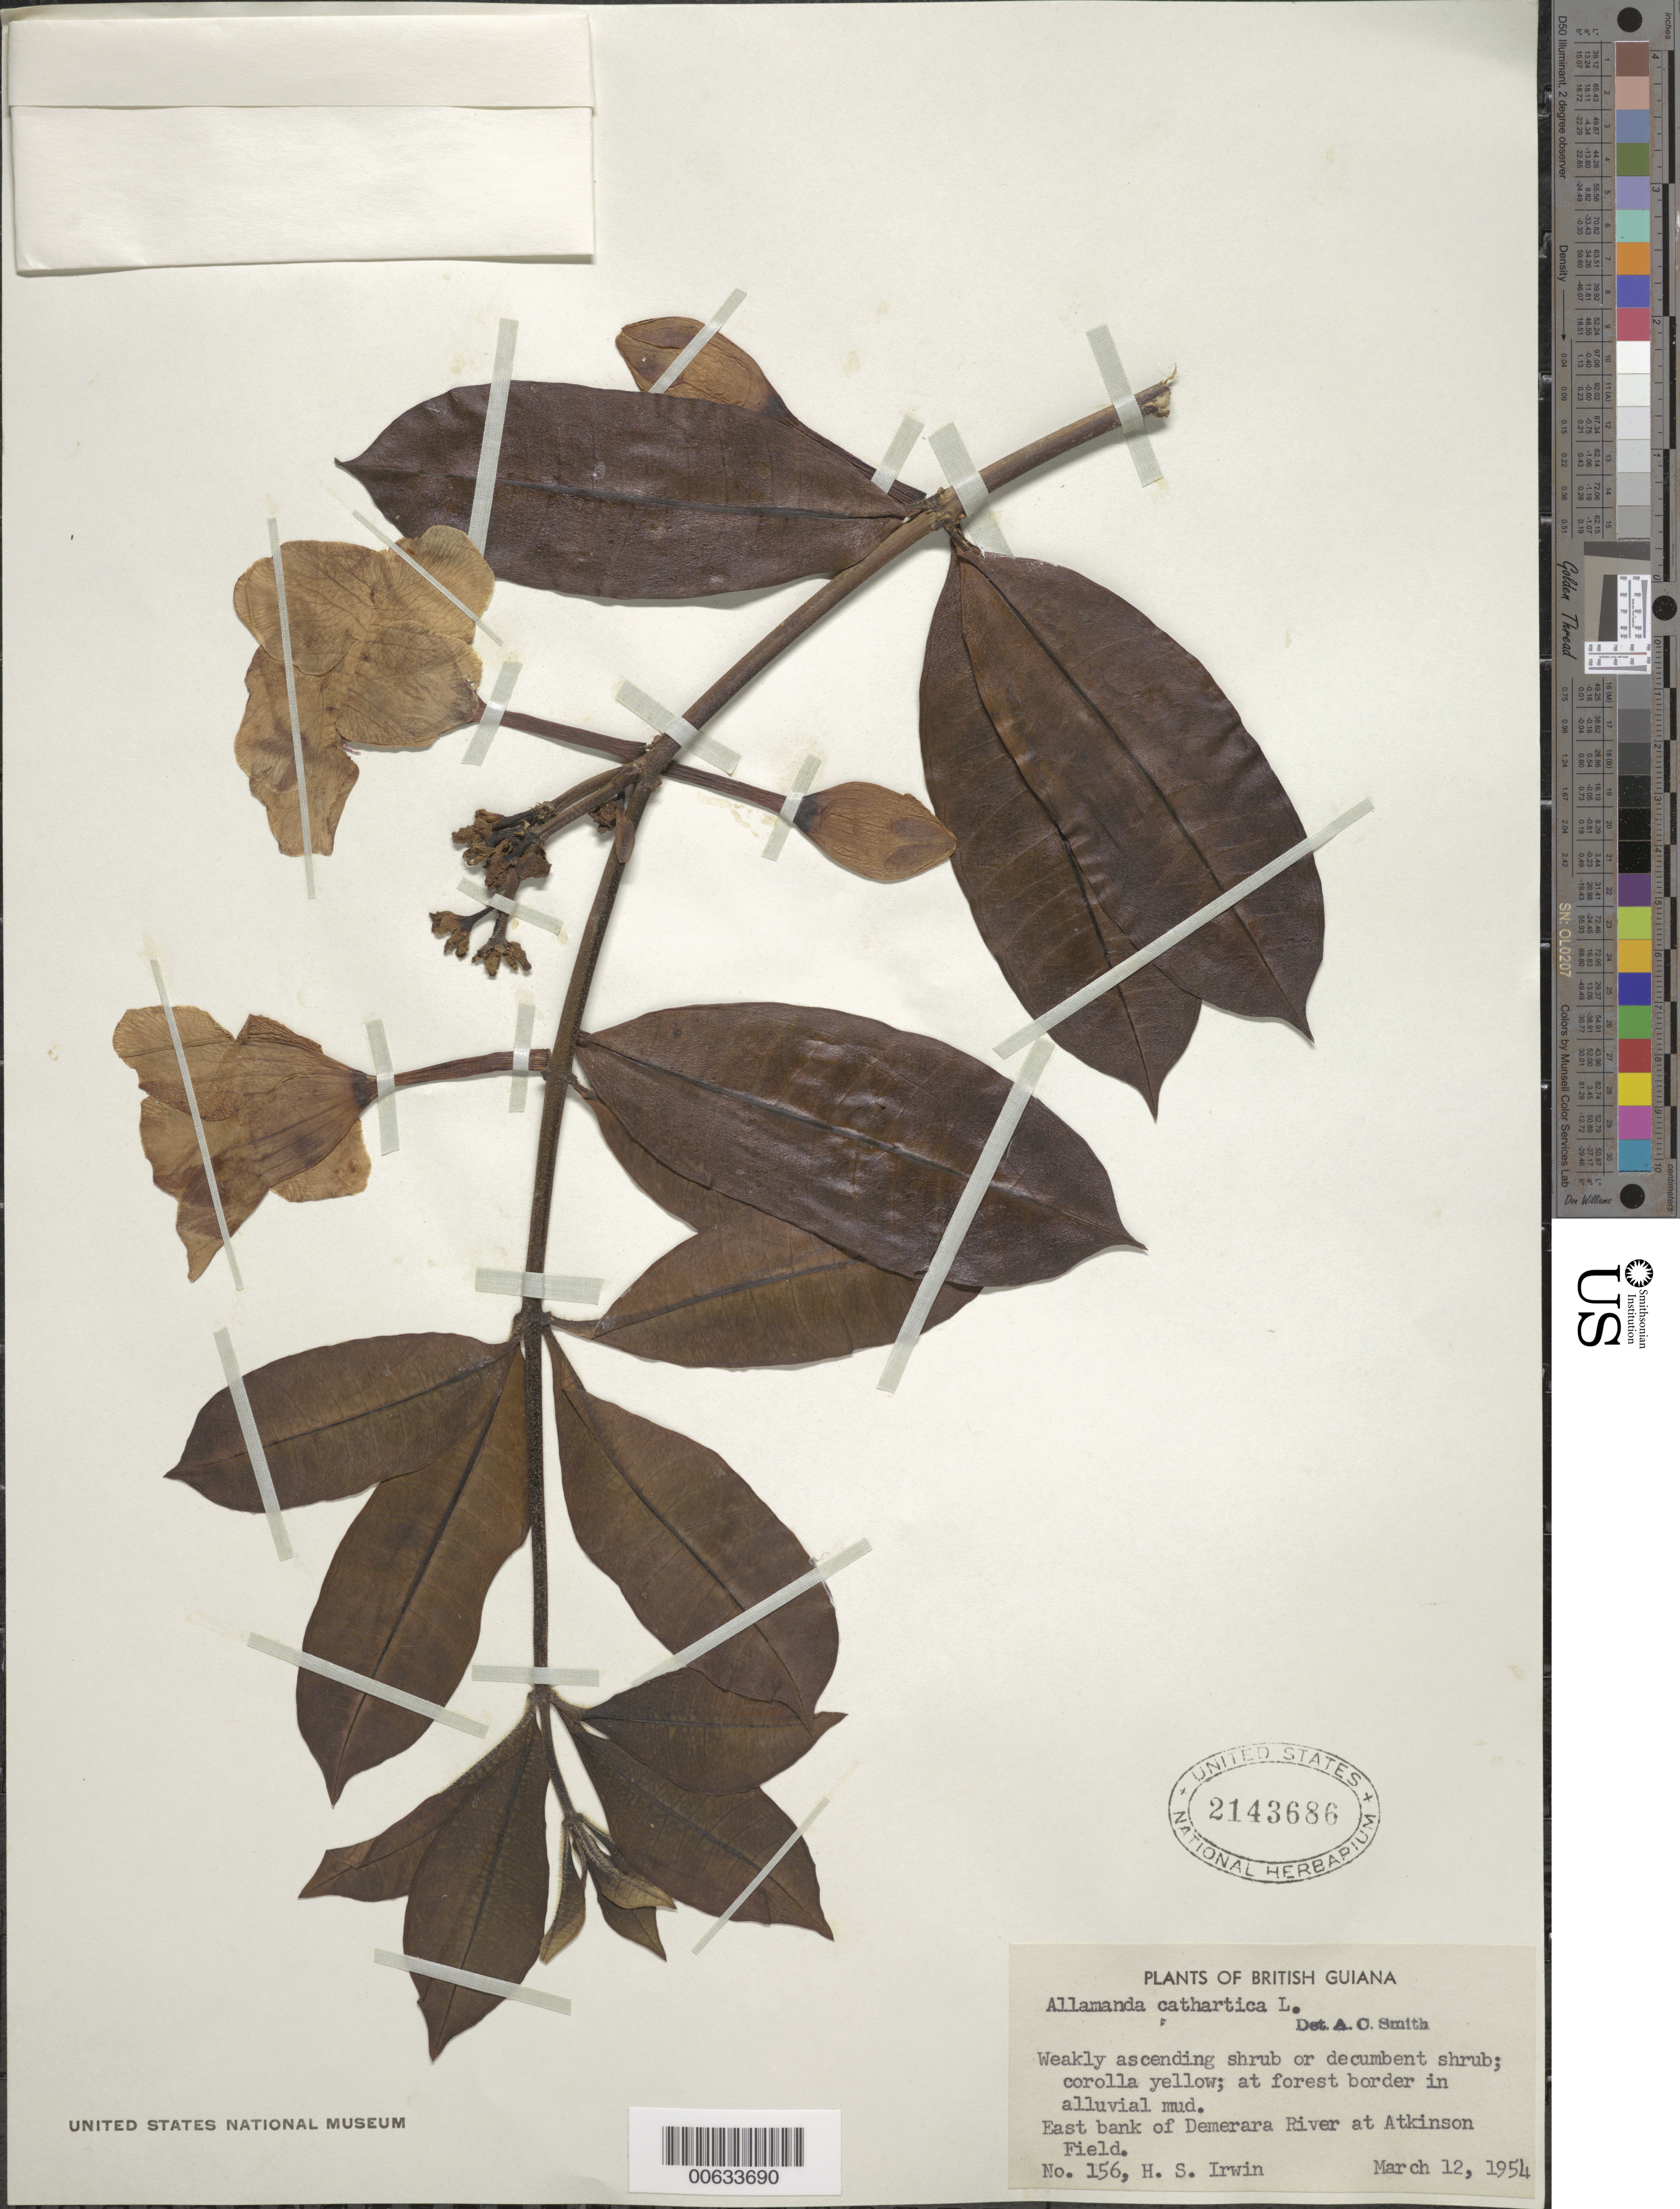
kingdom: Plantae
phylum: Tracheophyta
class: Magnoliopsida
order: Gentianales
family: Apocynaceae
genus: Allamanda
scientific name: Allamanda cathartica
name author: L.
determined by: Smith, A. O.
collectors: H. Irwin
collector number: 156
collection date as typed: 12-Mar-54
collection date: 1954-03-12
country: Guyana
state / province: Demerara-Mahaica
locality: Atkinson Field, east bank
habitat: Forest border in alluvial mud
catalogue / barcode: US 2143686